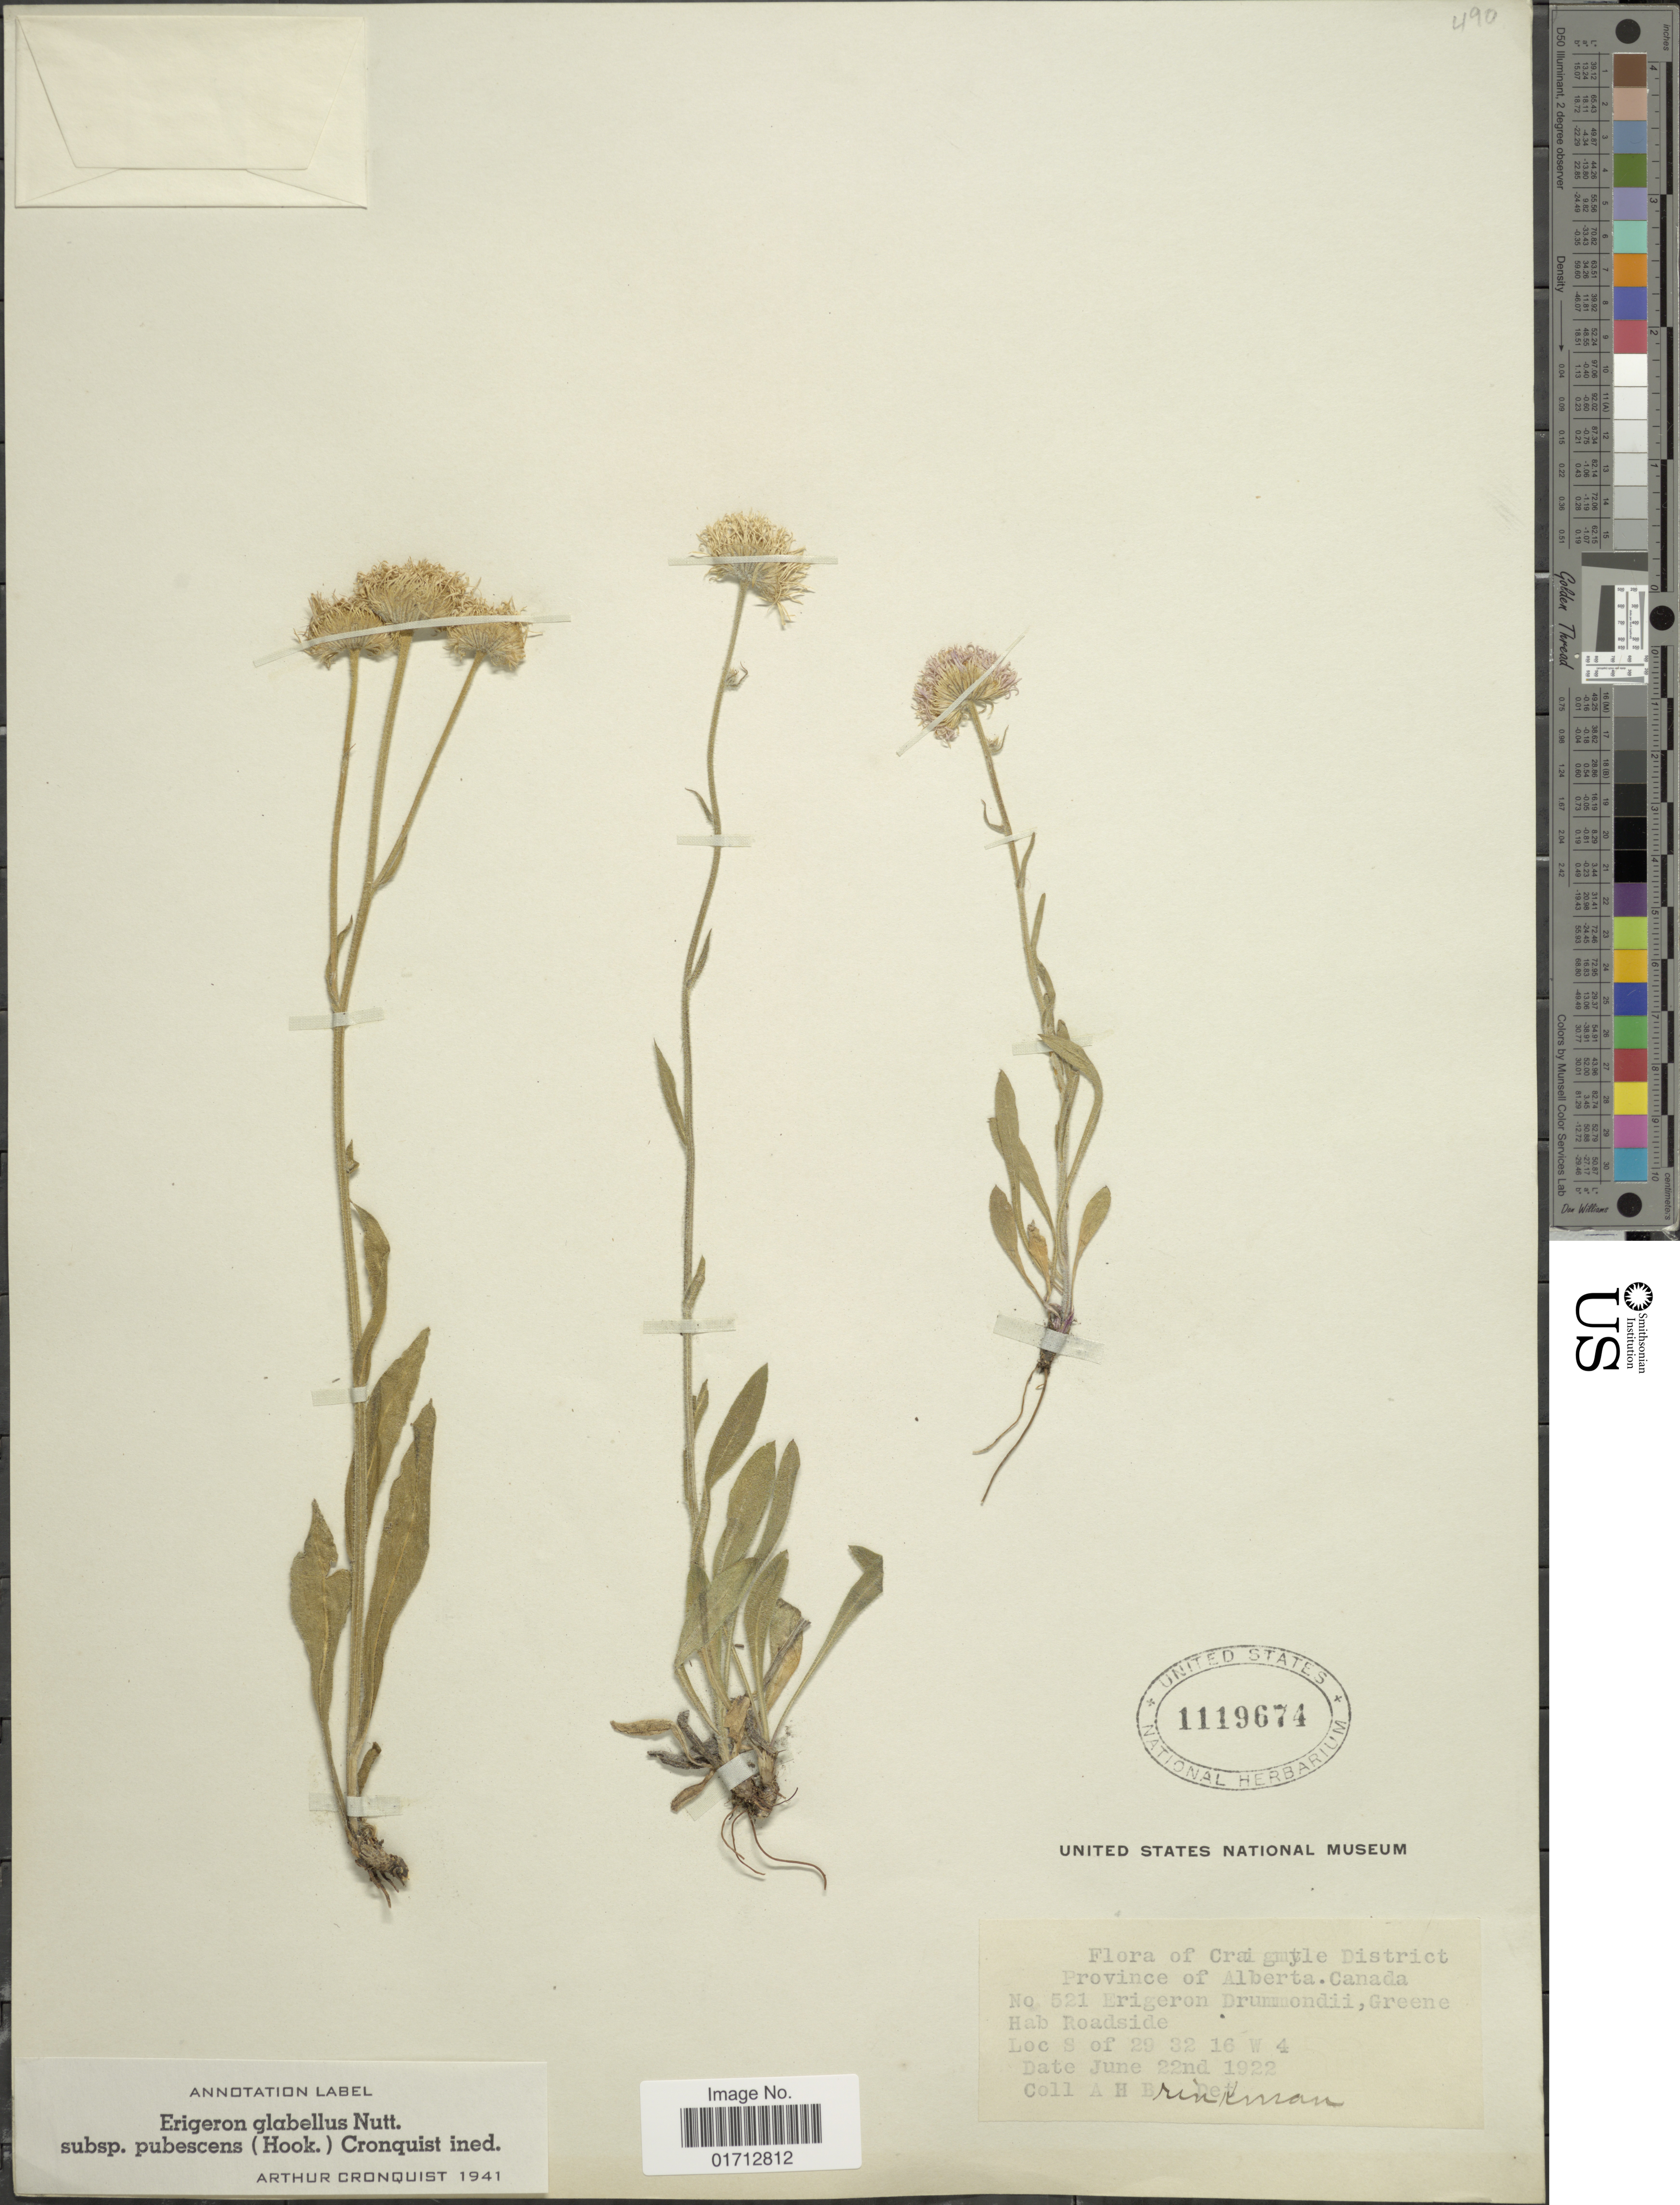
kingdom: Plantae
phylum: Tracheophyta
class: Magnoliopsida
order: Asterales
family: Asteraceae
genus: Erigeron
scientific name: Erigeron glabellus subsp. pubescens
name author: (Hook.) Cronq.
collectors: A. Brinkman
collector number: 521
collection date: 1922-06-22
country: Canada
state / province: Alberta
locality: Craigmyle District.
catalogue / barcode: US 1119674